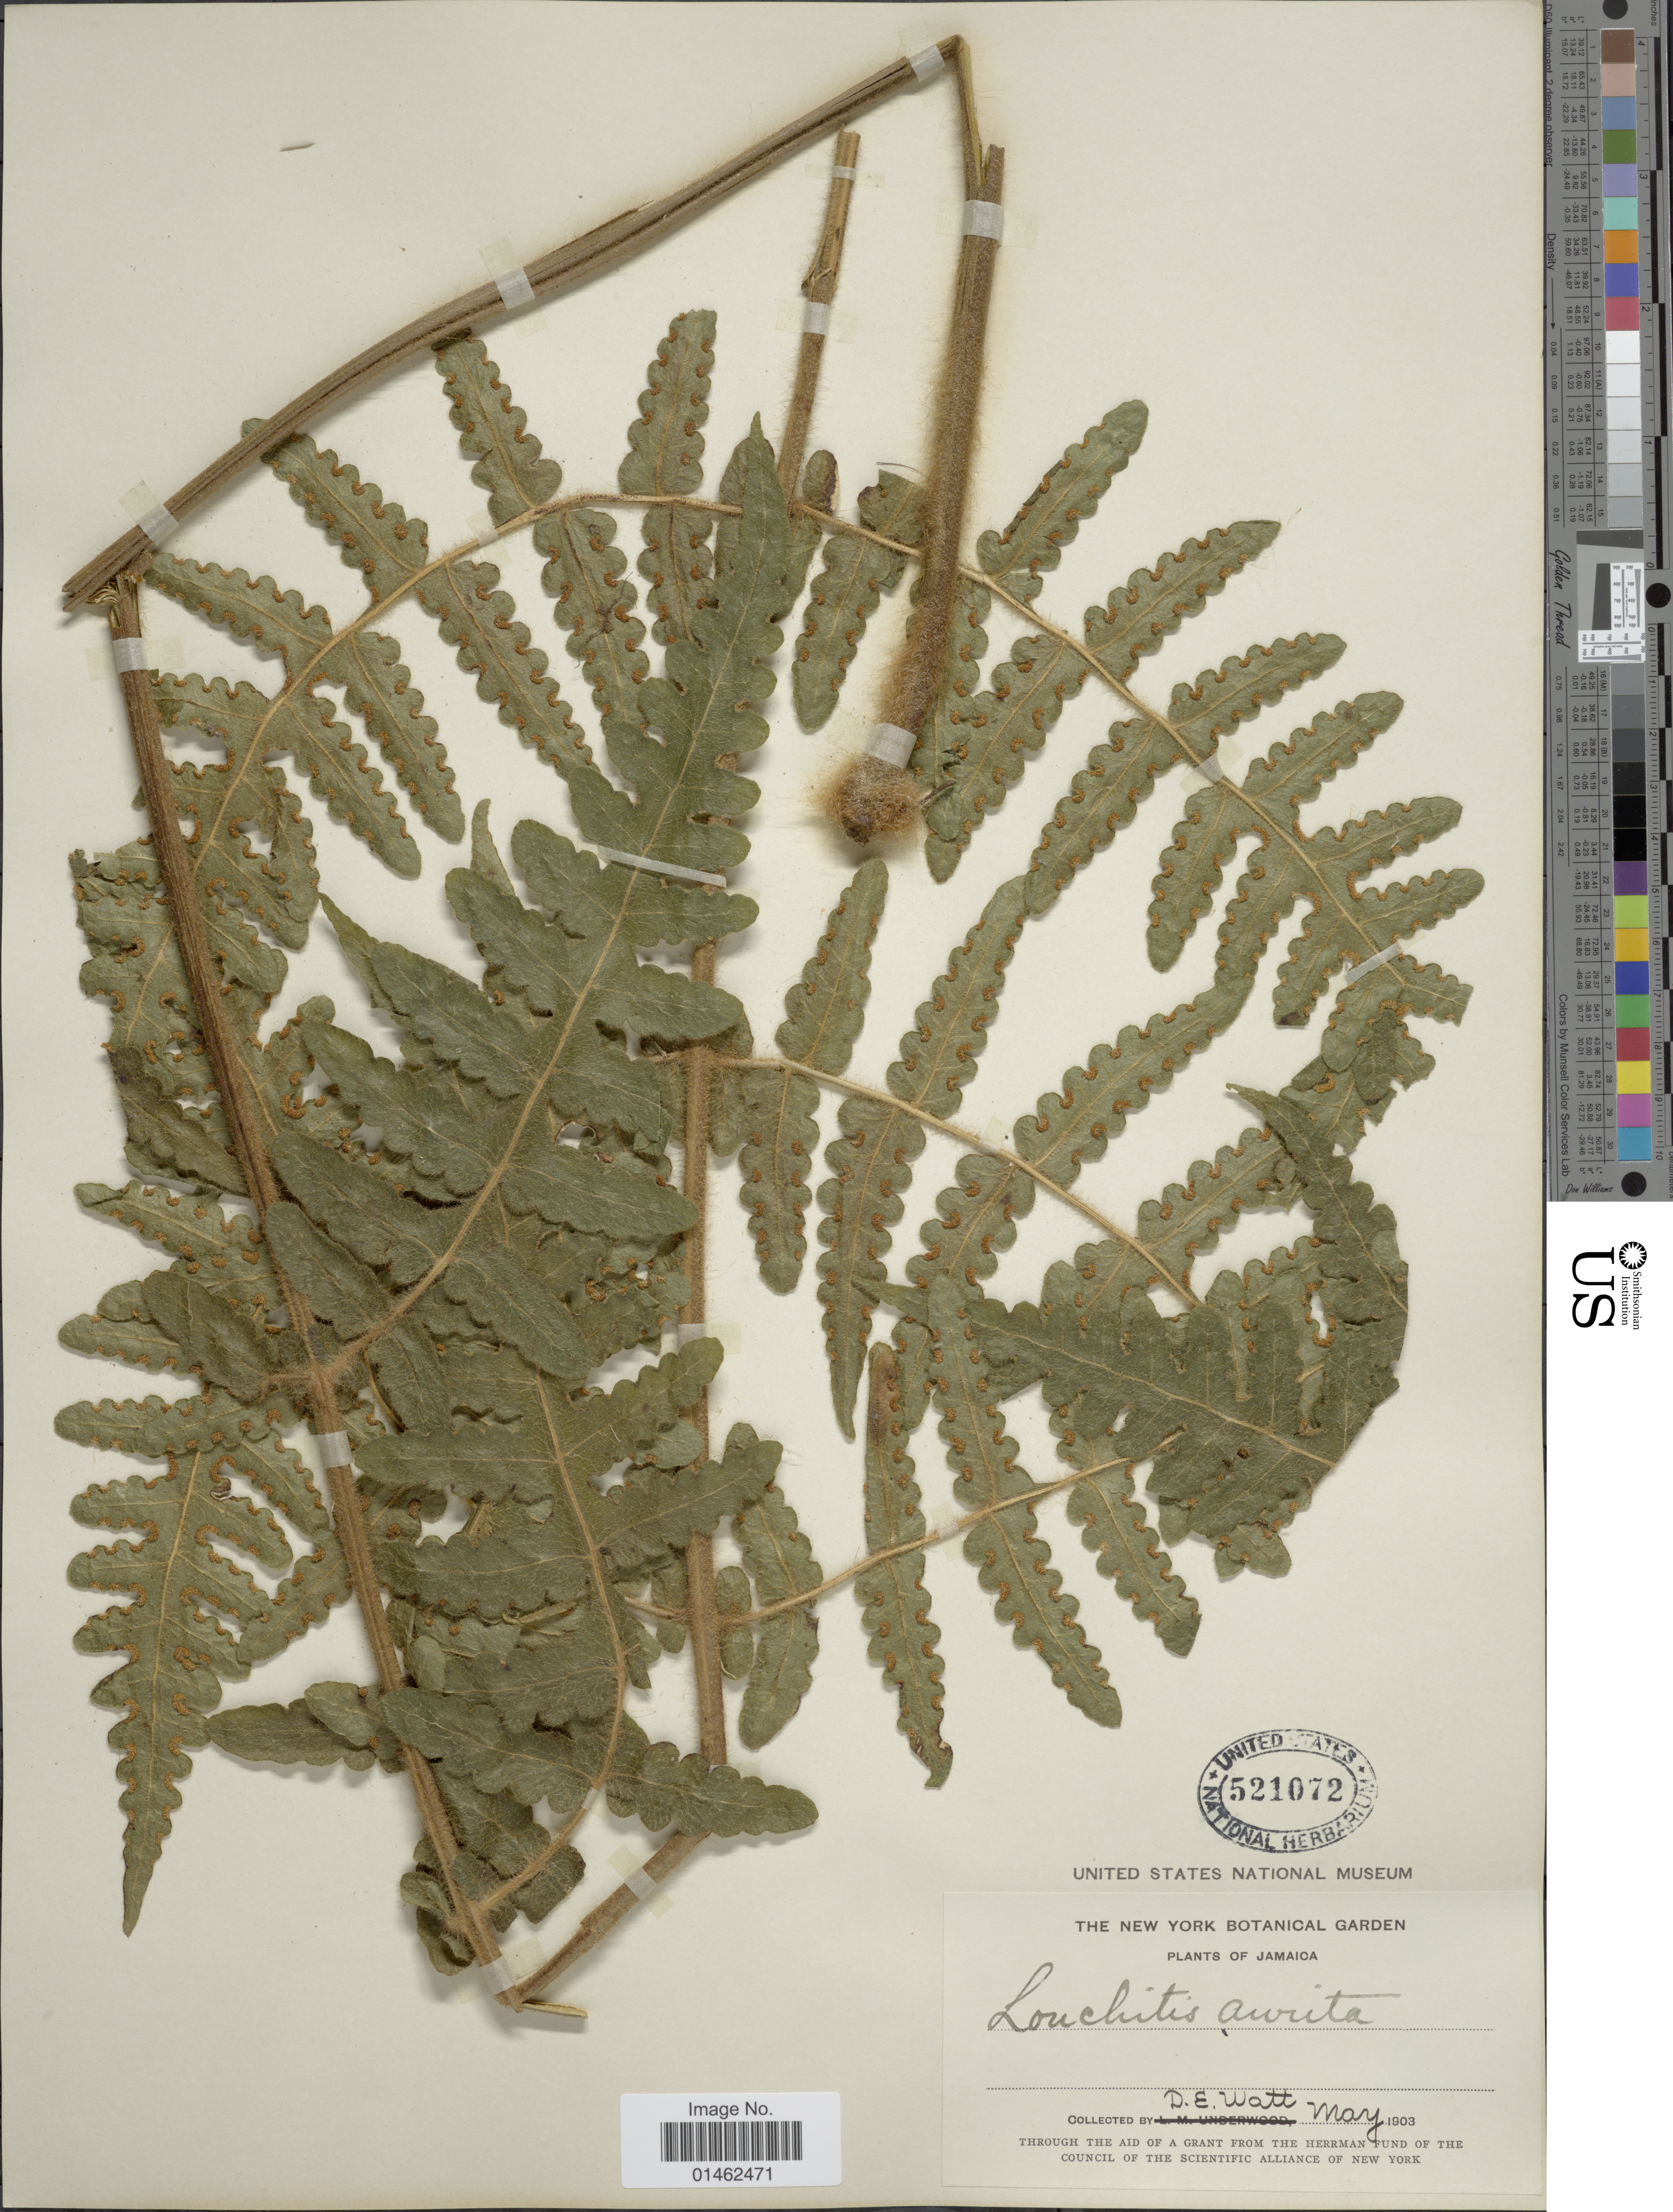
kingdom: Plantae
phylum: Tracheophyta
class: Polypodiopsida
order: Polypodiales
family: Dennstaedtiaceae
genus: Blotiella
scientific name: Blotiella lindeniana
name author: (Hook.) R.M. Tryon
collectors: D. Watt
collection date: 1903-05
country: Jamaica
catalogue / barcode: US 521072